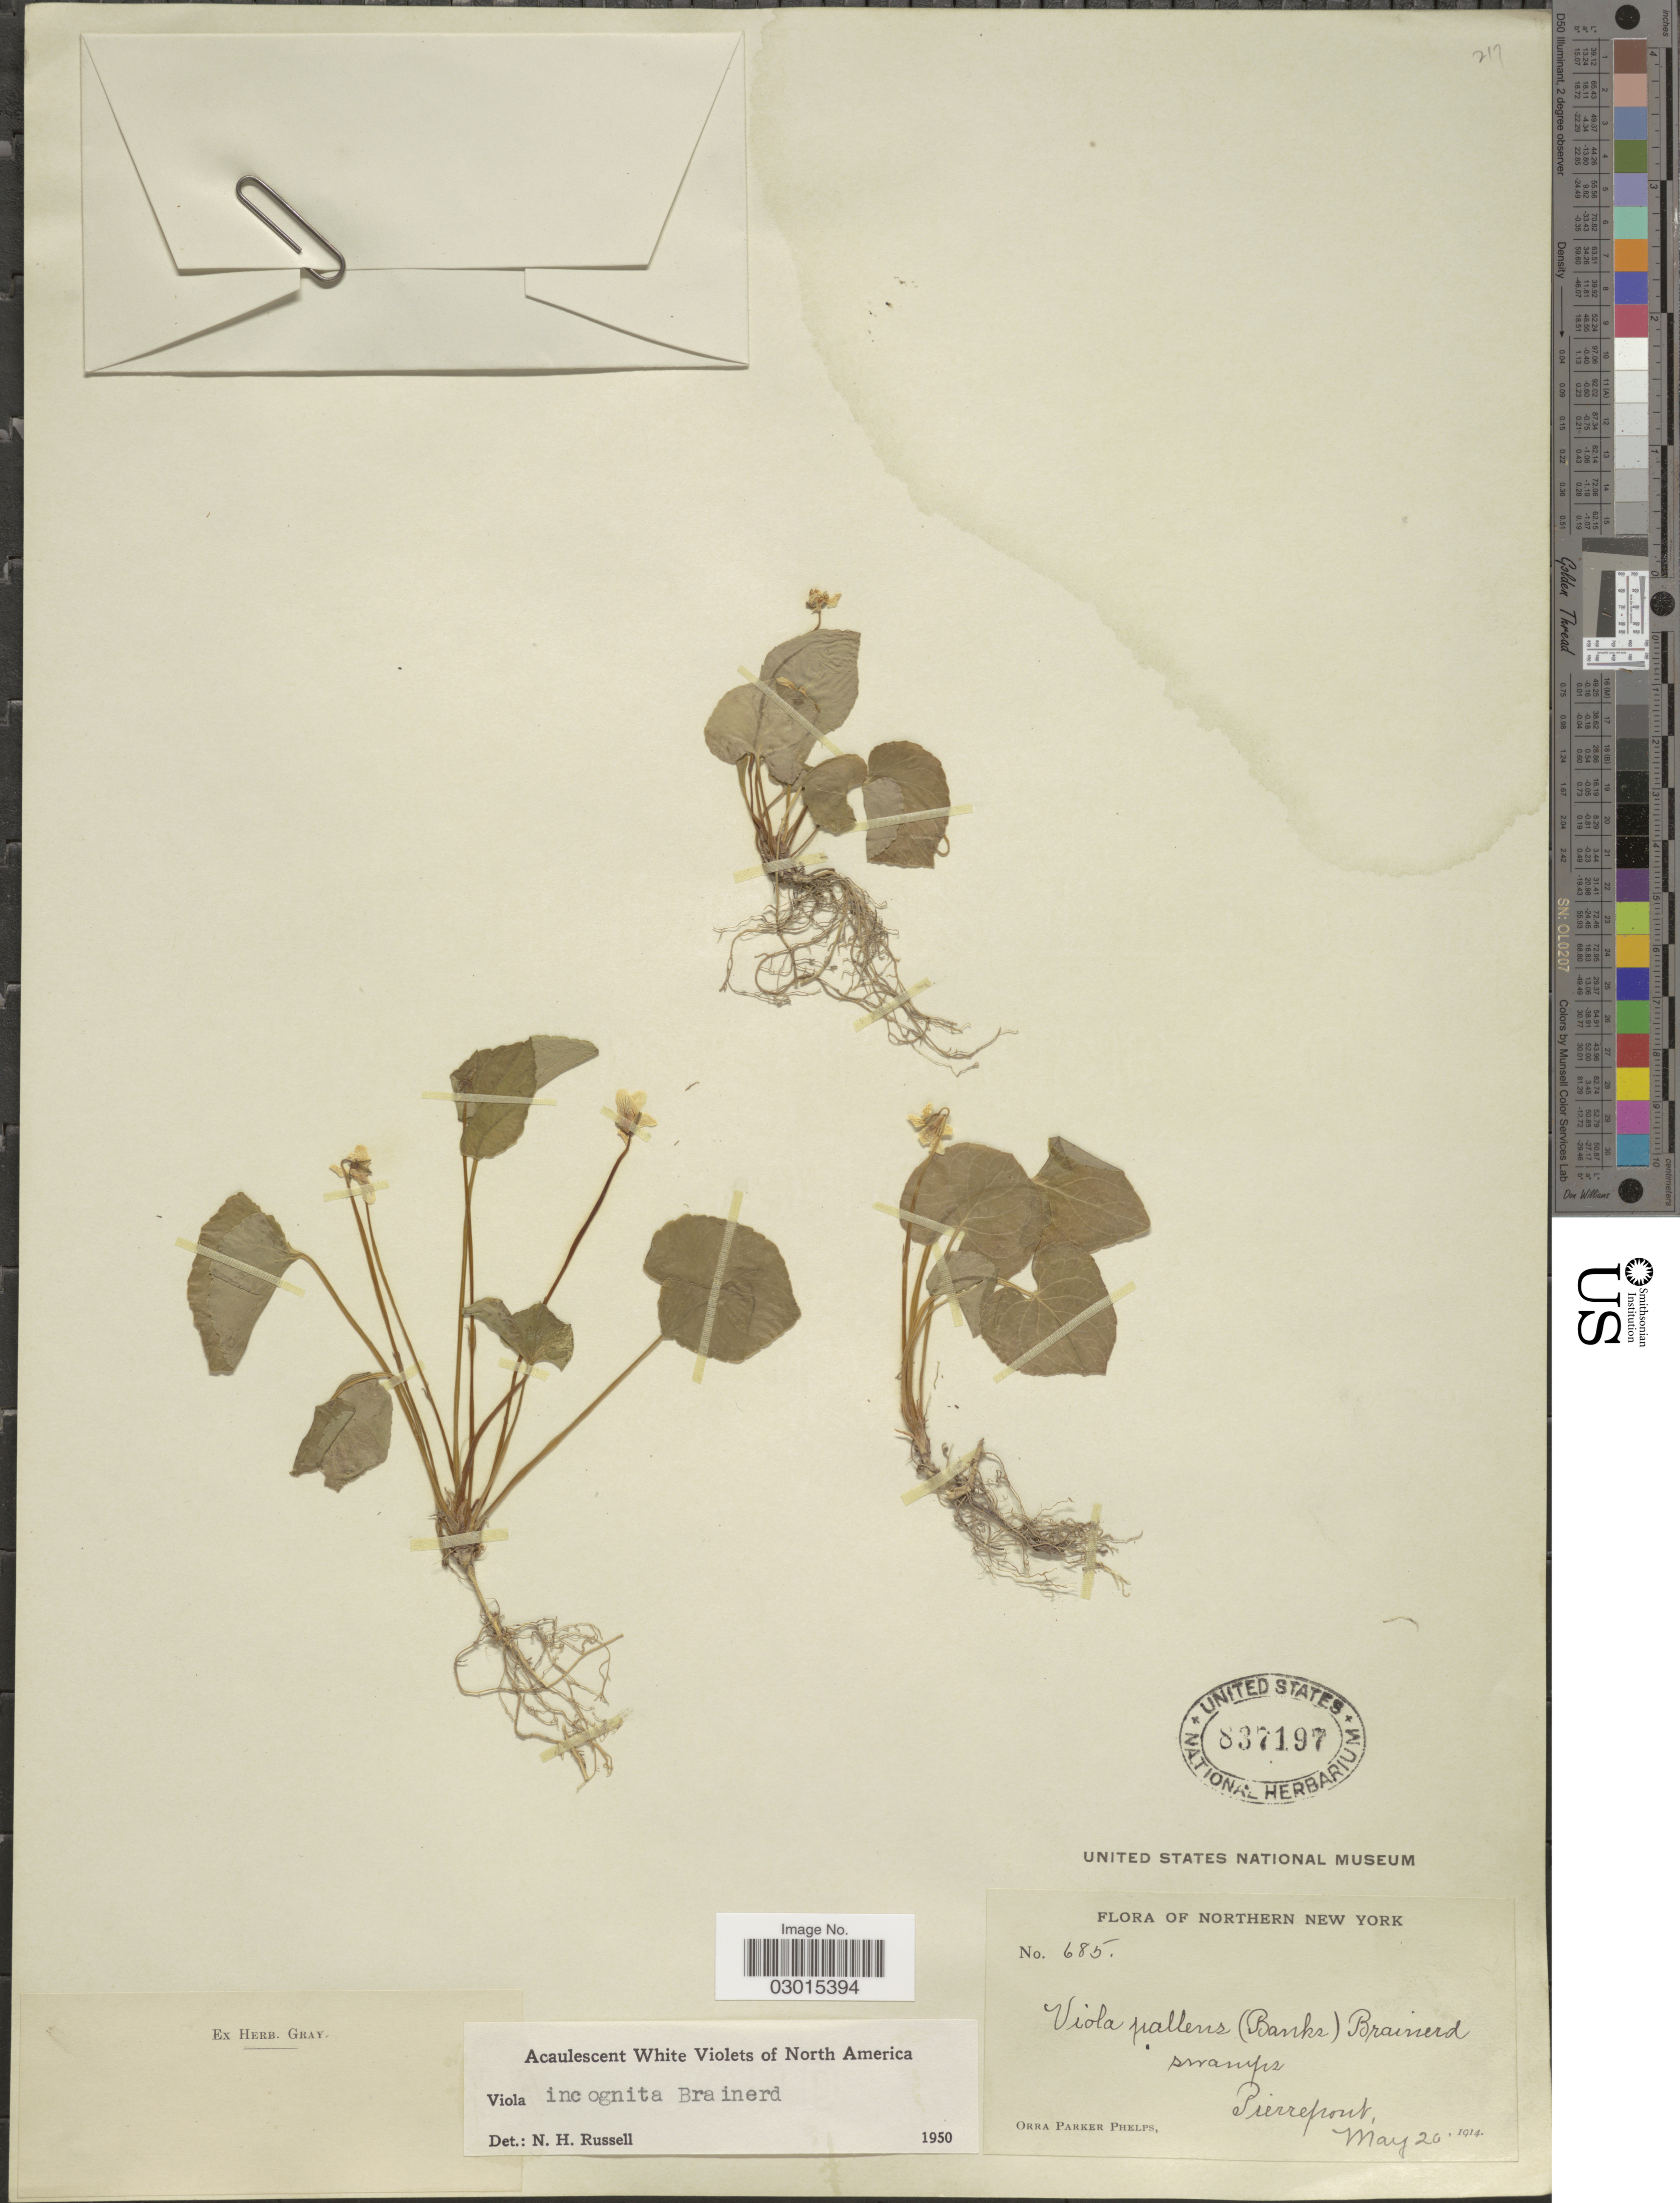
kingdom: Plantae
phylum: Tracheophyta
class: Magnoliopsida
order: Malpighiales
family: Violaceae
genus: Viola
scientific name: Viola incognita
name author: Brainerd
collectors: O. P. Phelps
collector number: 685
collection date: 1914-05-20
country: United States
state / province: New York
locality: Northern New York. Pierrepont.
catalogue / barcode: US 837197